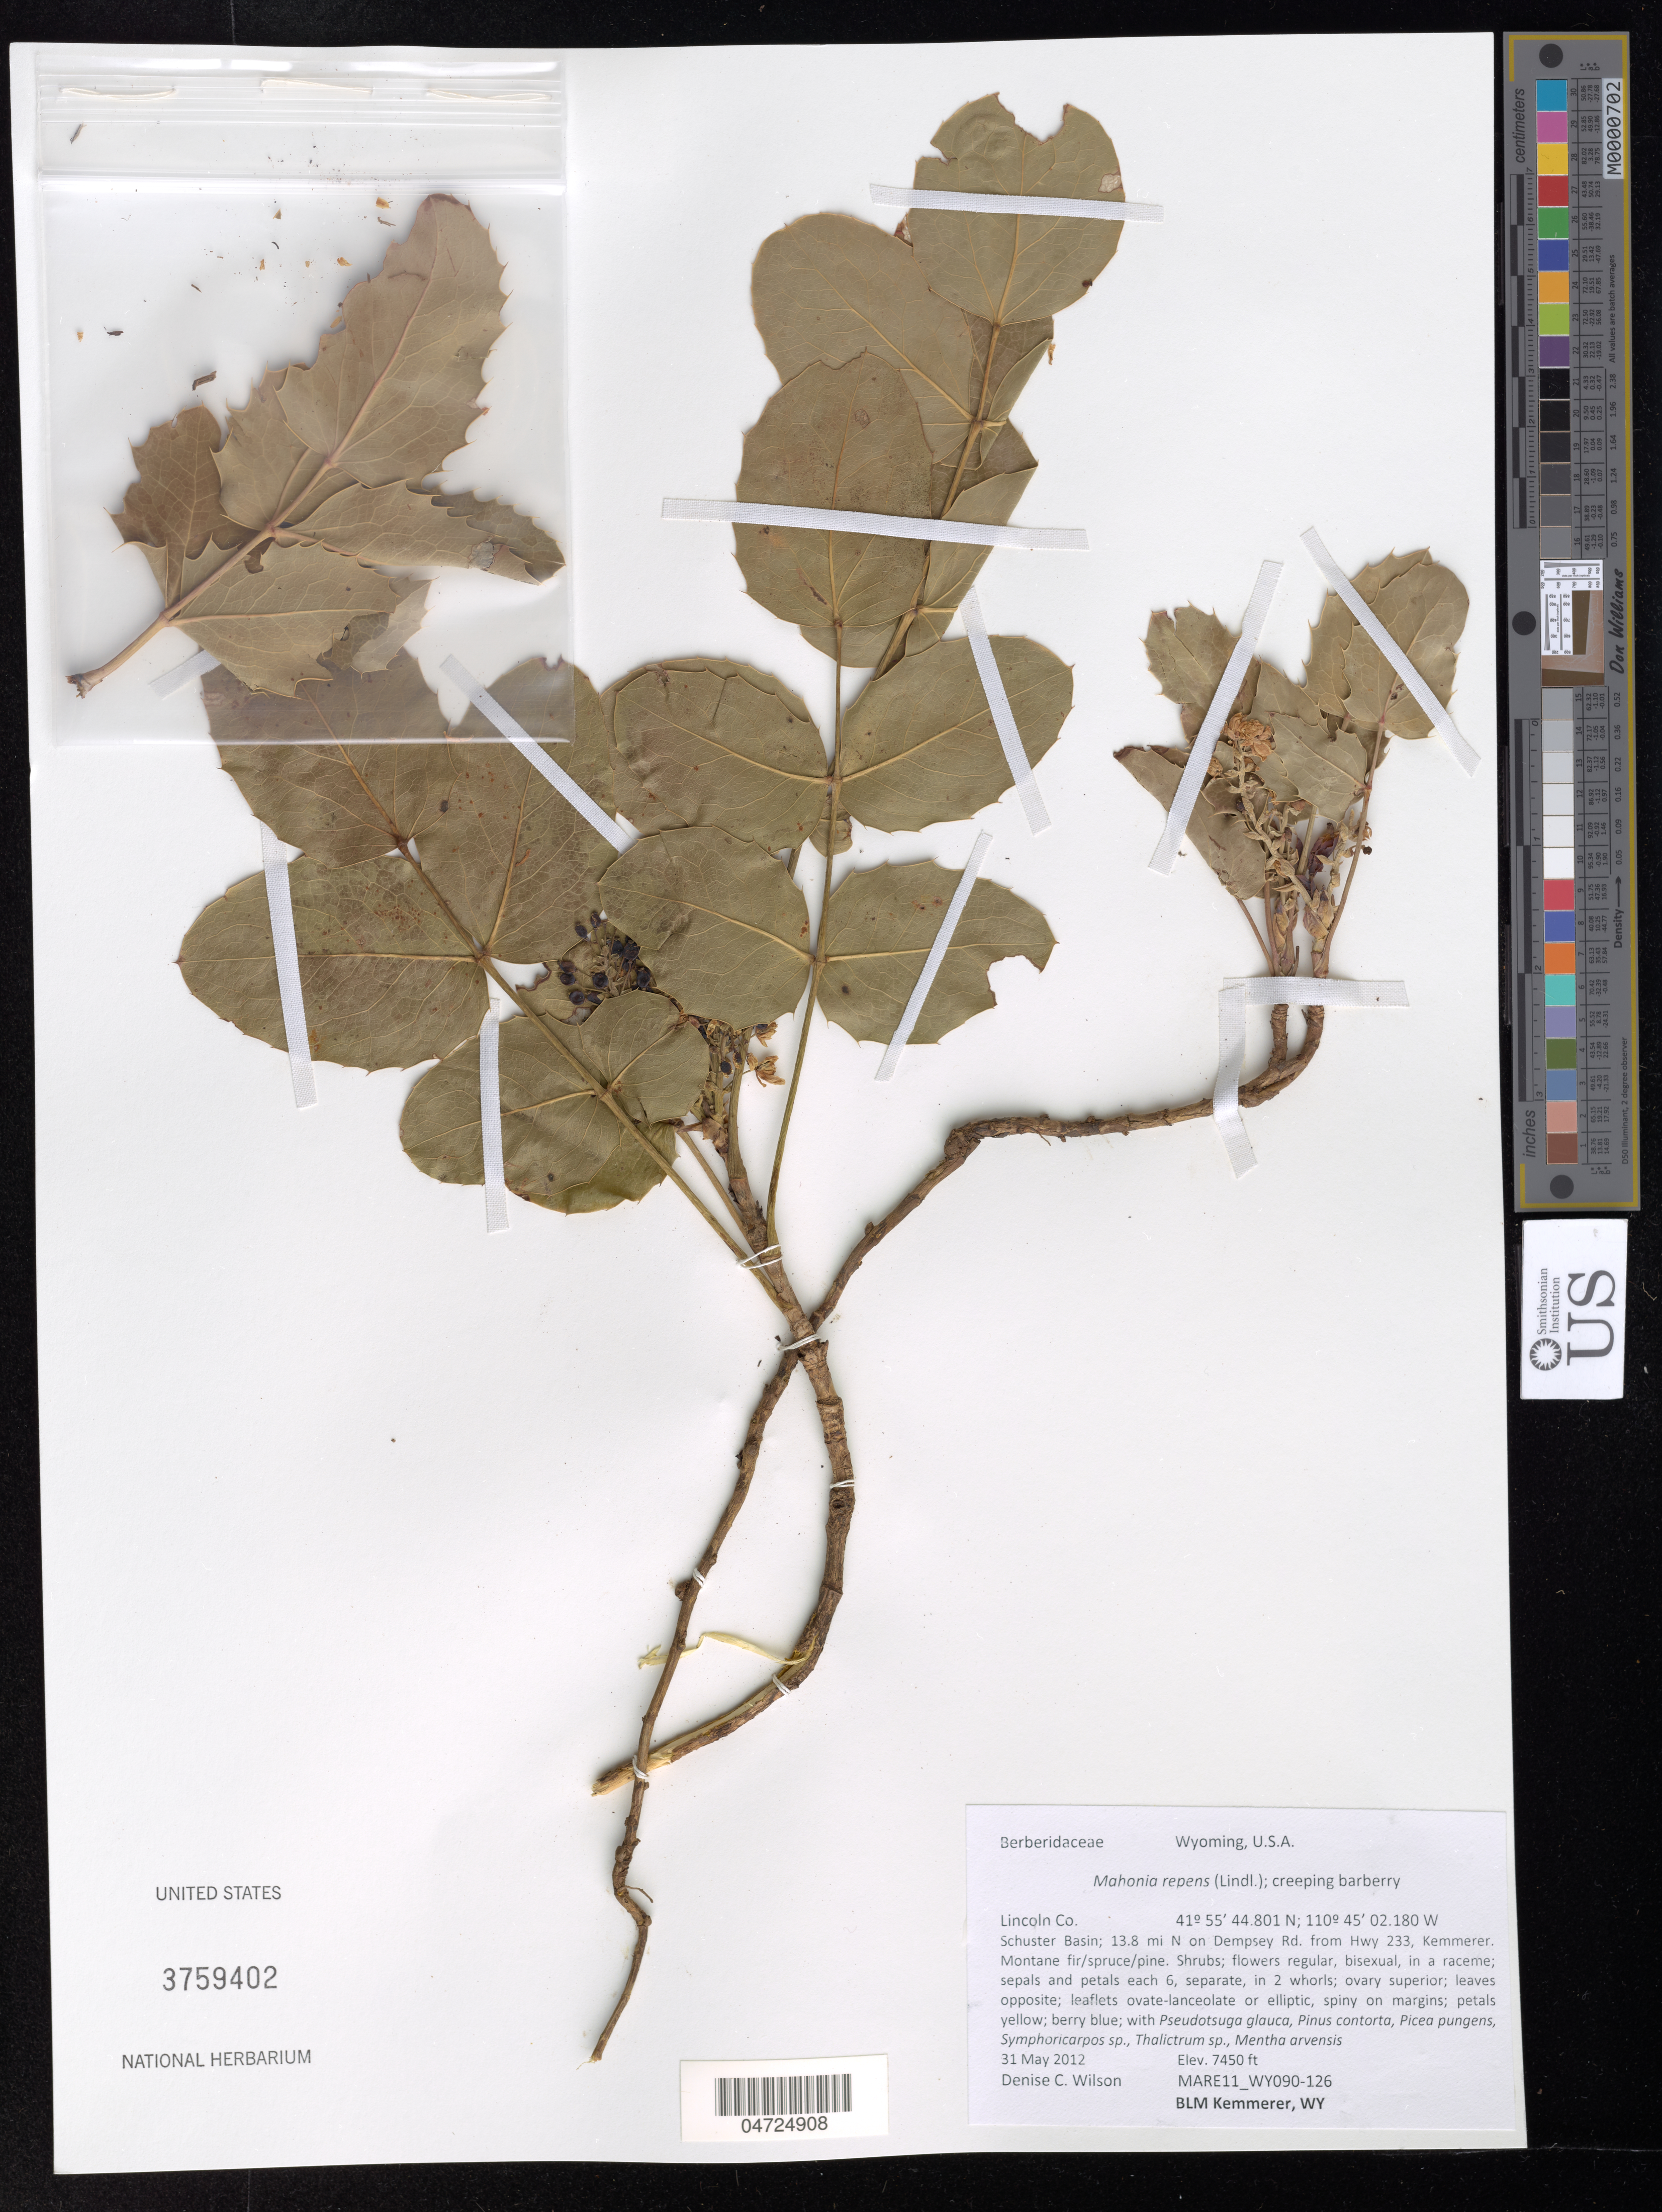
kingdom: Plantae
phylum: Tracheophyta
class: Magnoliopsida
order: Ranunculales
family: Berberidaceae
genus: Mahonia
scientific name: Mahonia repens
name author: (Lindl.) G. Don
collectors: D. Wilson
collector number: MARE11_WY090-126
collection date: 2012-05-31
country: United States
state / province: Wyoming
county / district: Lincoln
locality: Lincoln Co. Schuster Basin; 13.8 mi N on Dempsey Rd. from Hwy 233, Kemmerer.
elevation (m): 2271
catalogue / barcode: US 3759402